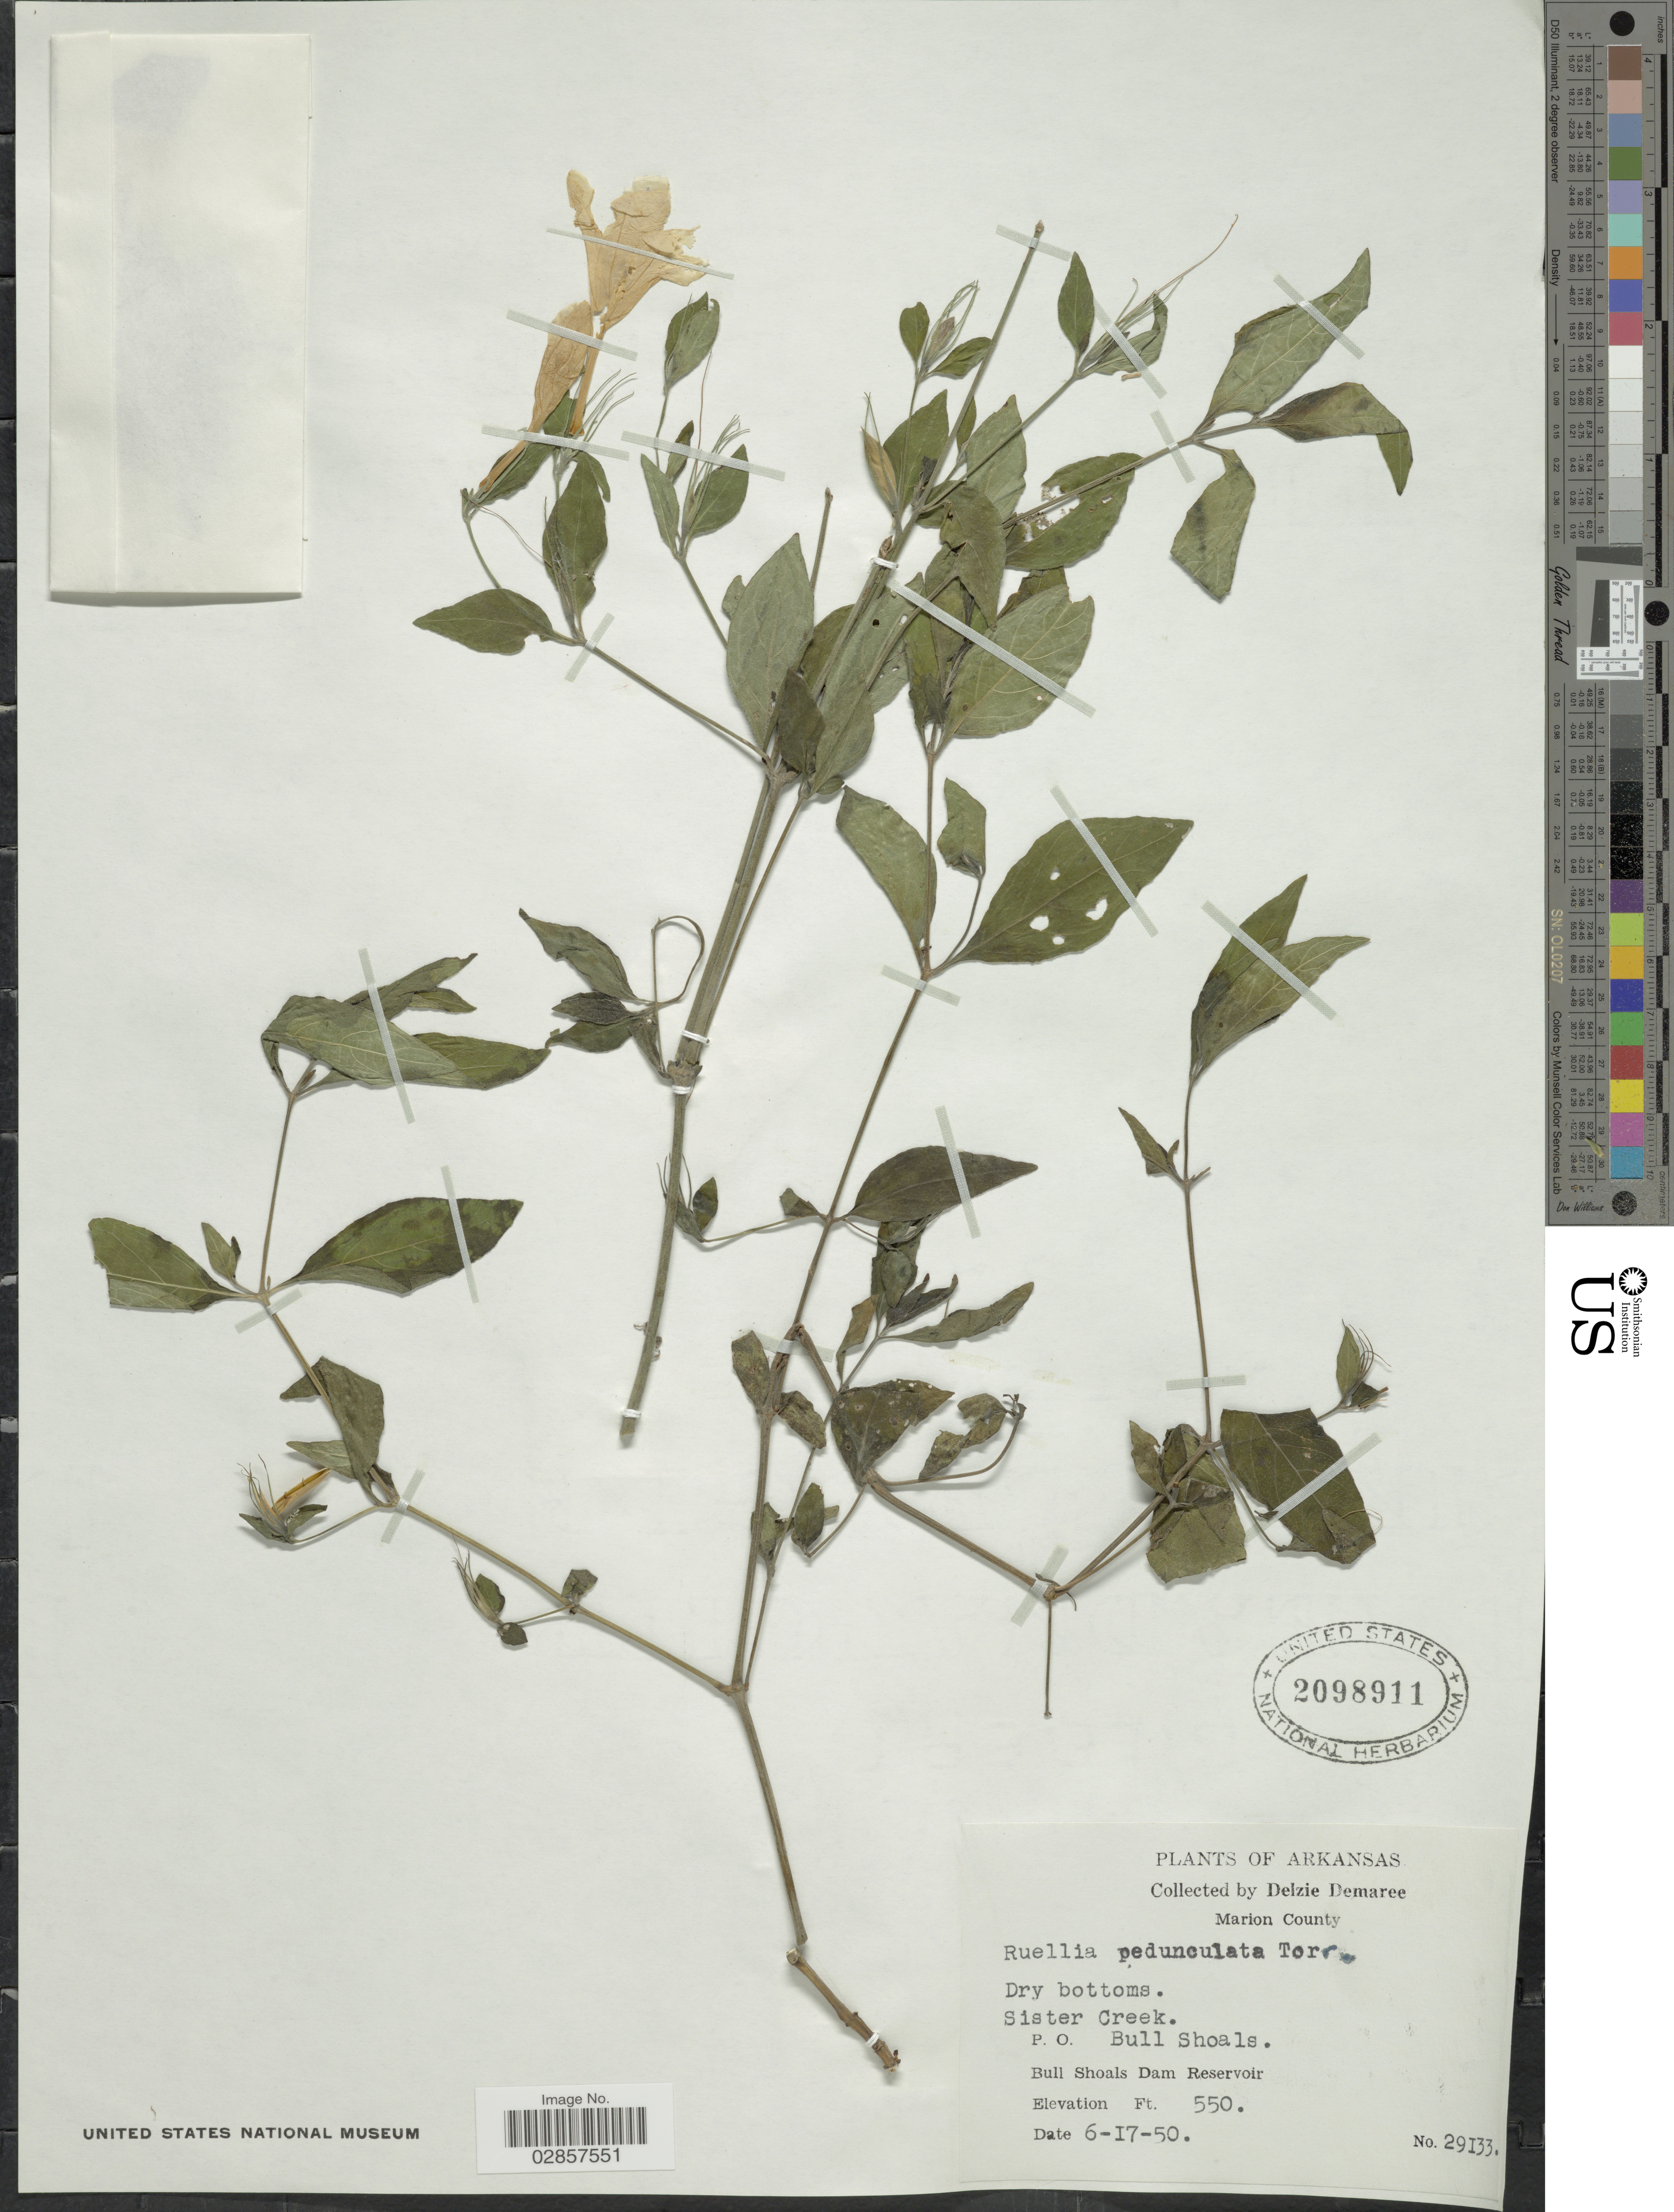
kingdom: Plantae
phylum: Tracheophyta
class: Magnoliopsida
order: Lamiales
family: Acanthaceae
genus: Ruellia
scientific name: Ruellia pedunculata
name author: Torr. ex A. Gray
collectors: D. Demaree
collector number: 29133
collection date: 1950-06-17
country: United States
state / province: Arkansas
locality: Marion County, Sister Creek, P. O. Bull Shoals, Bull Shoals Dam Reservoir.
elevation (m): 168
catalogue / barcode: US 2098911